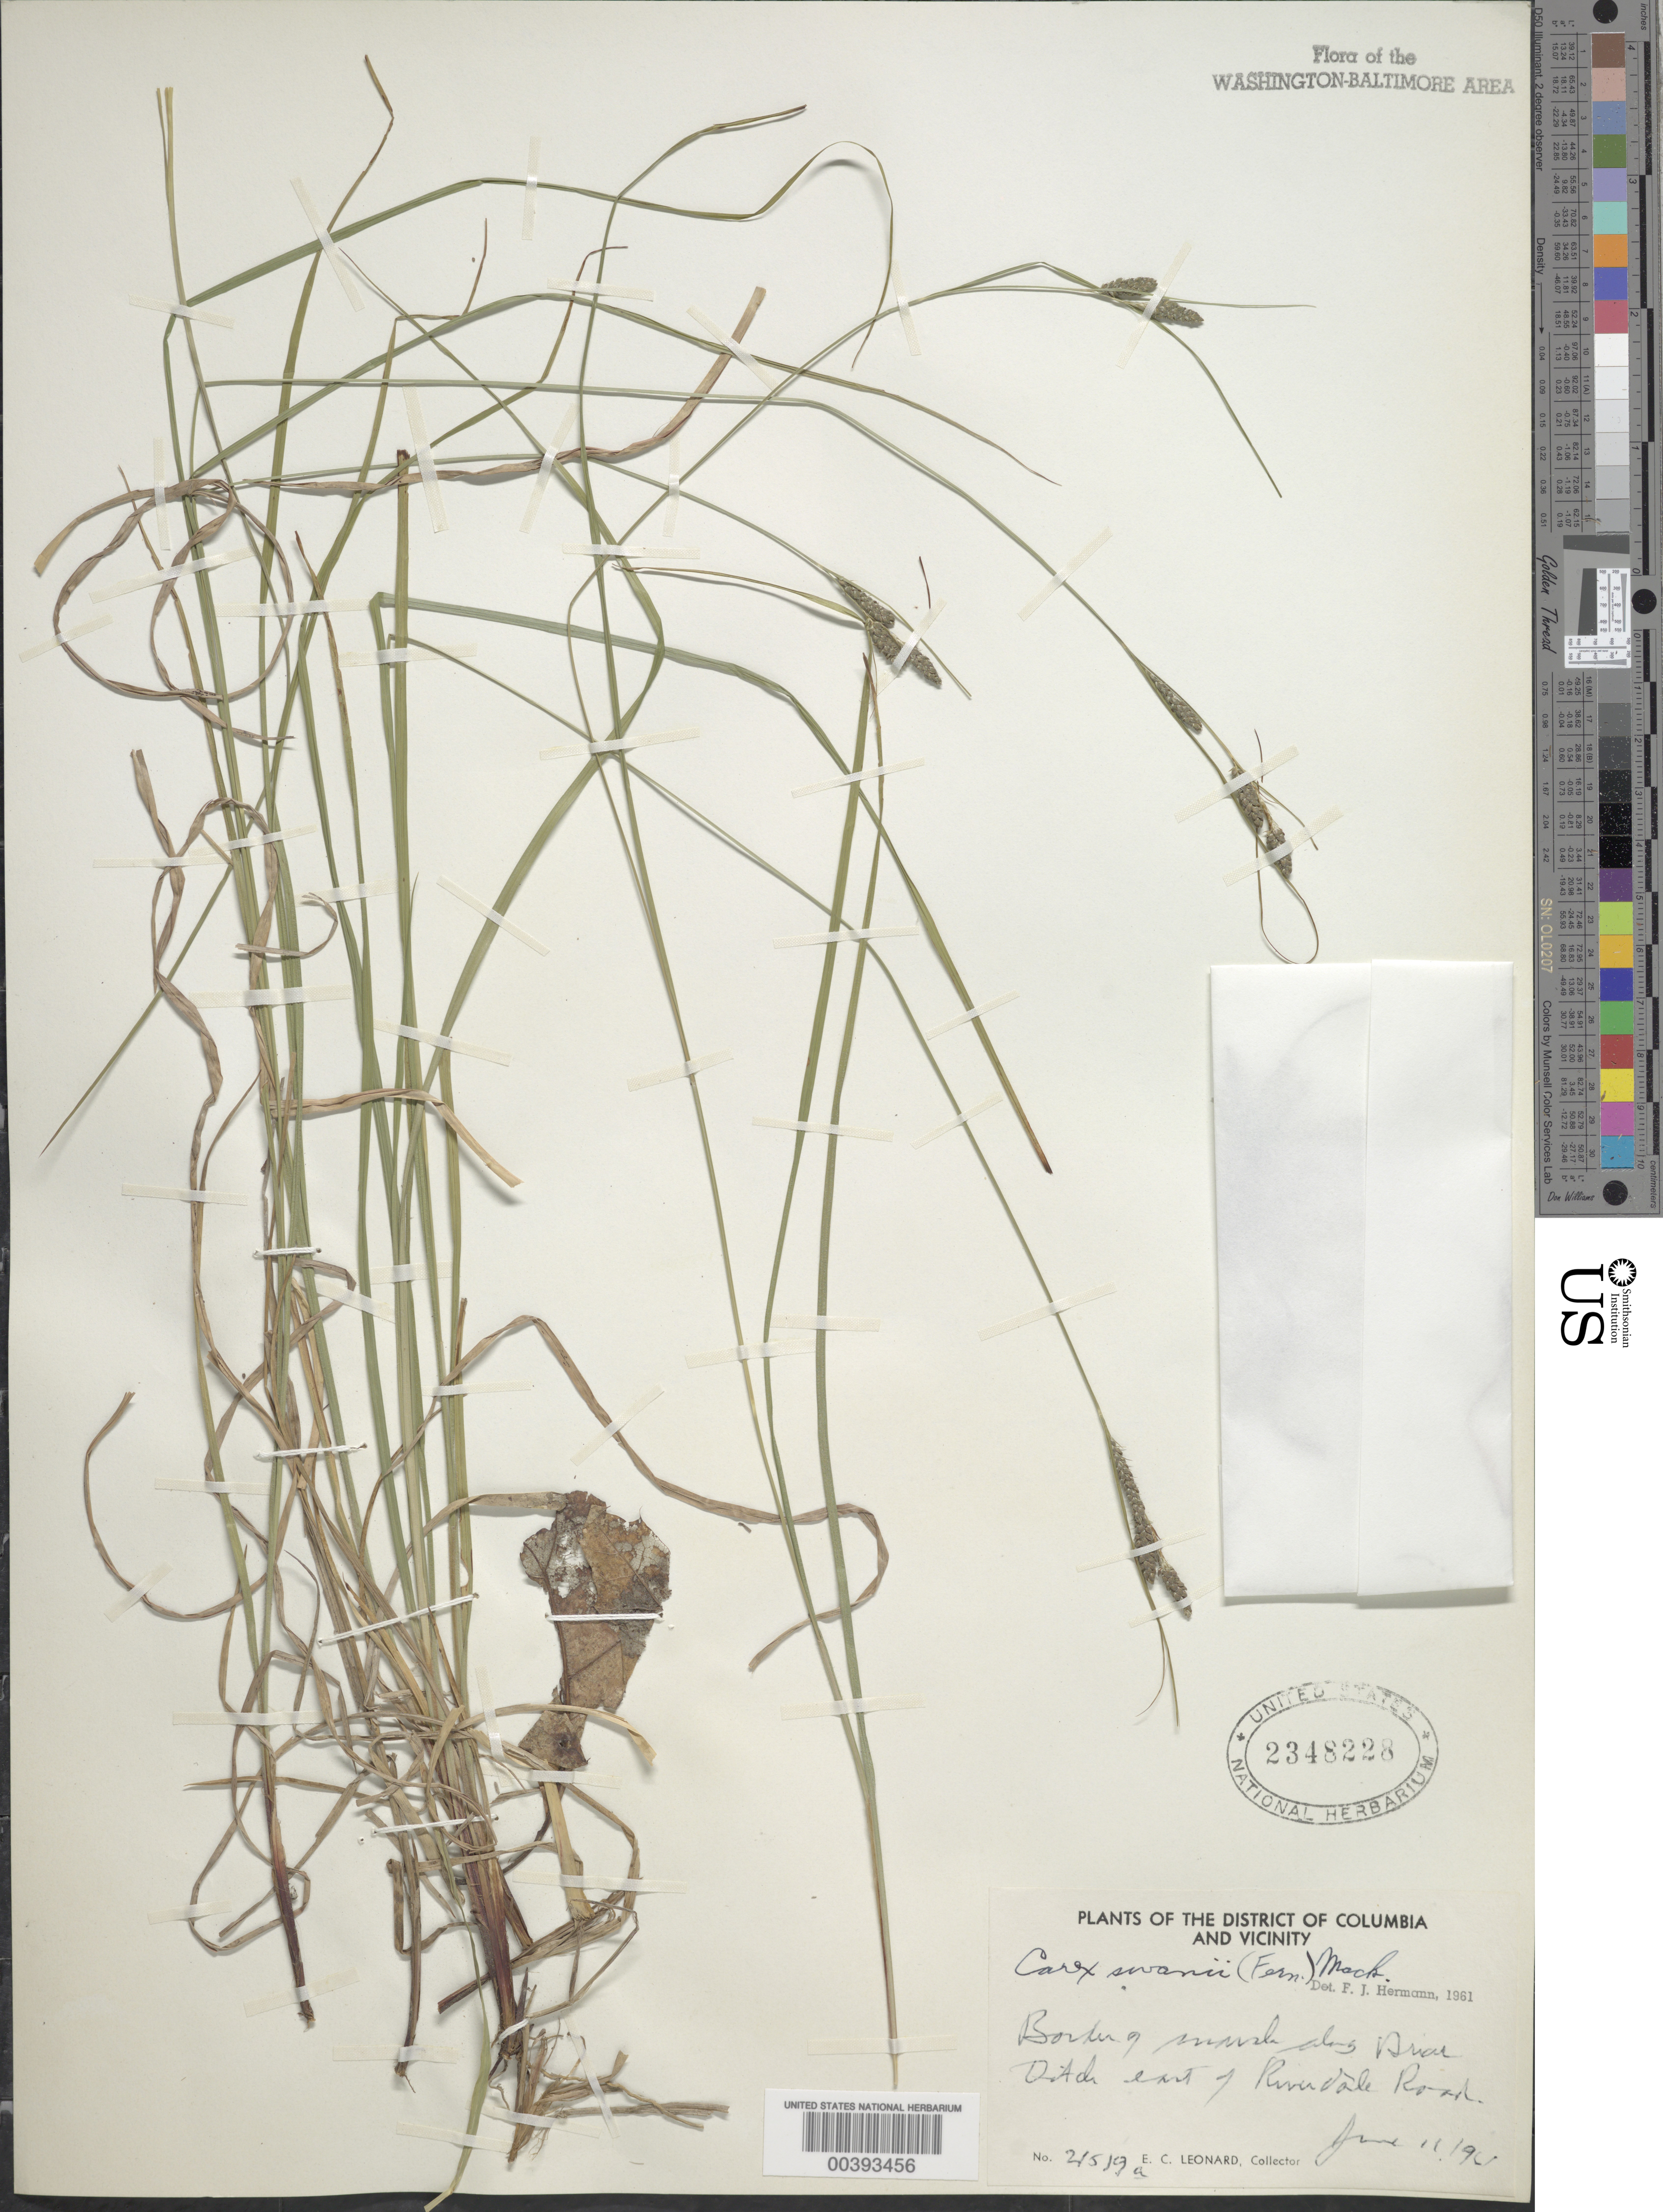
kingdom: Plantae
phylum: Tracheophyta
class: Liliopsida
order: Poales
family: Cyperaceae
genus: Carex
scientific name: Carex swanii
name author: (Fernald) Mack.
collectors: E. C. Leonard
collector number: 21519A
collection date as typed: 11 Jun 1961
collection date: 1961-06-11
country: United States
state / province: Maryland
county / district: Prince George's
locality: Briar Ditch, east of Riverdale Road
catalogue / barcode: US 2348228